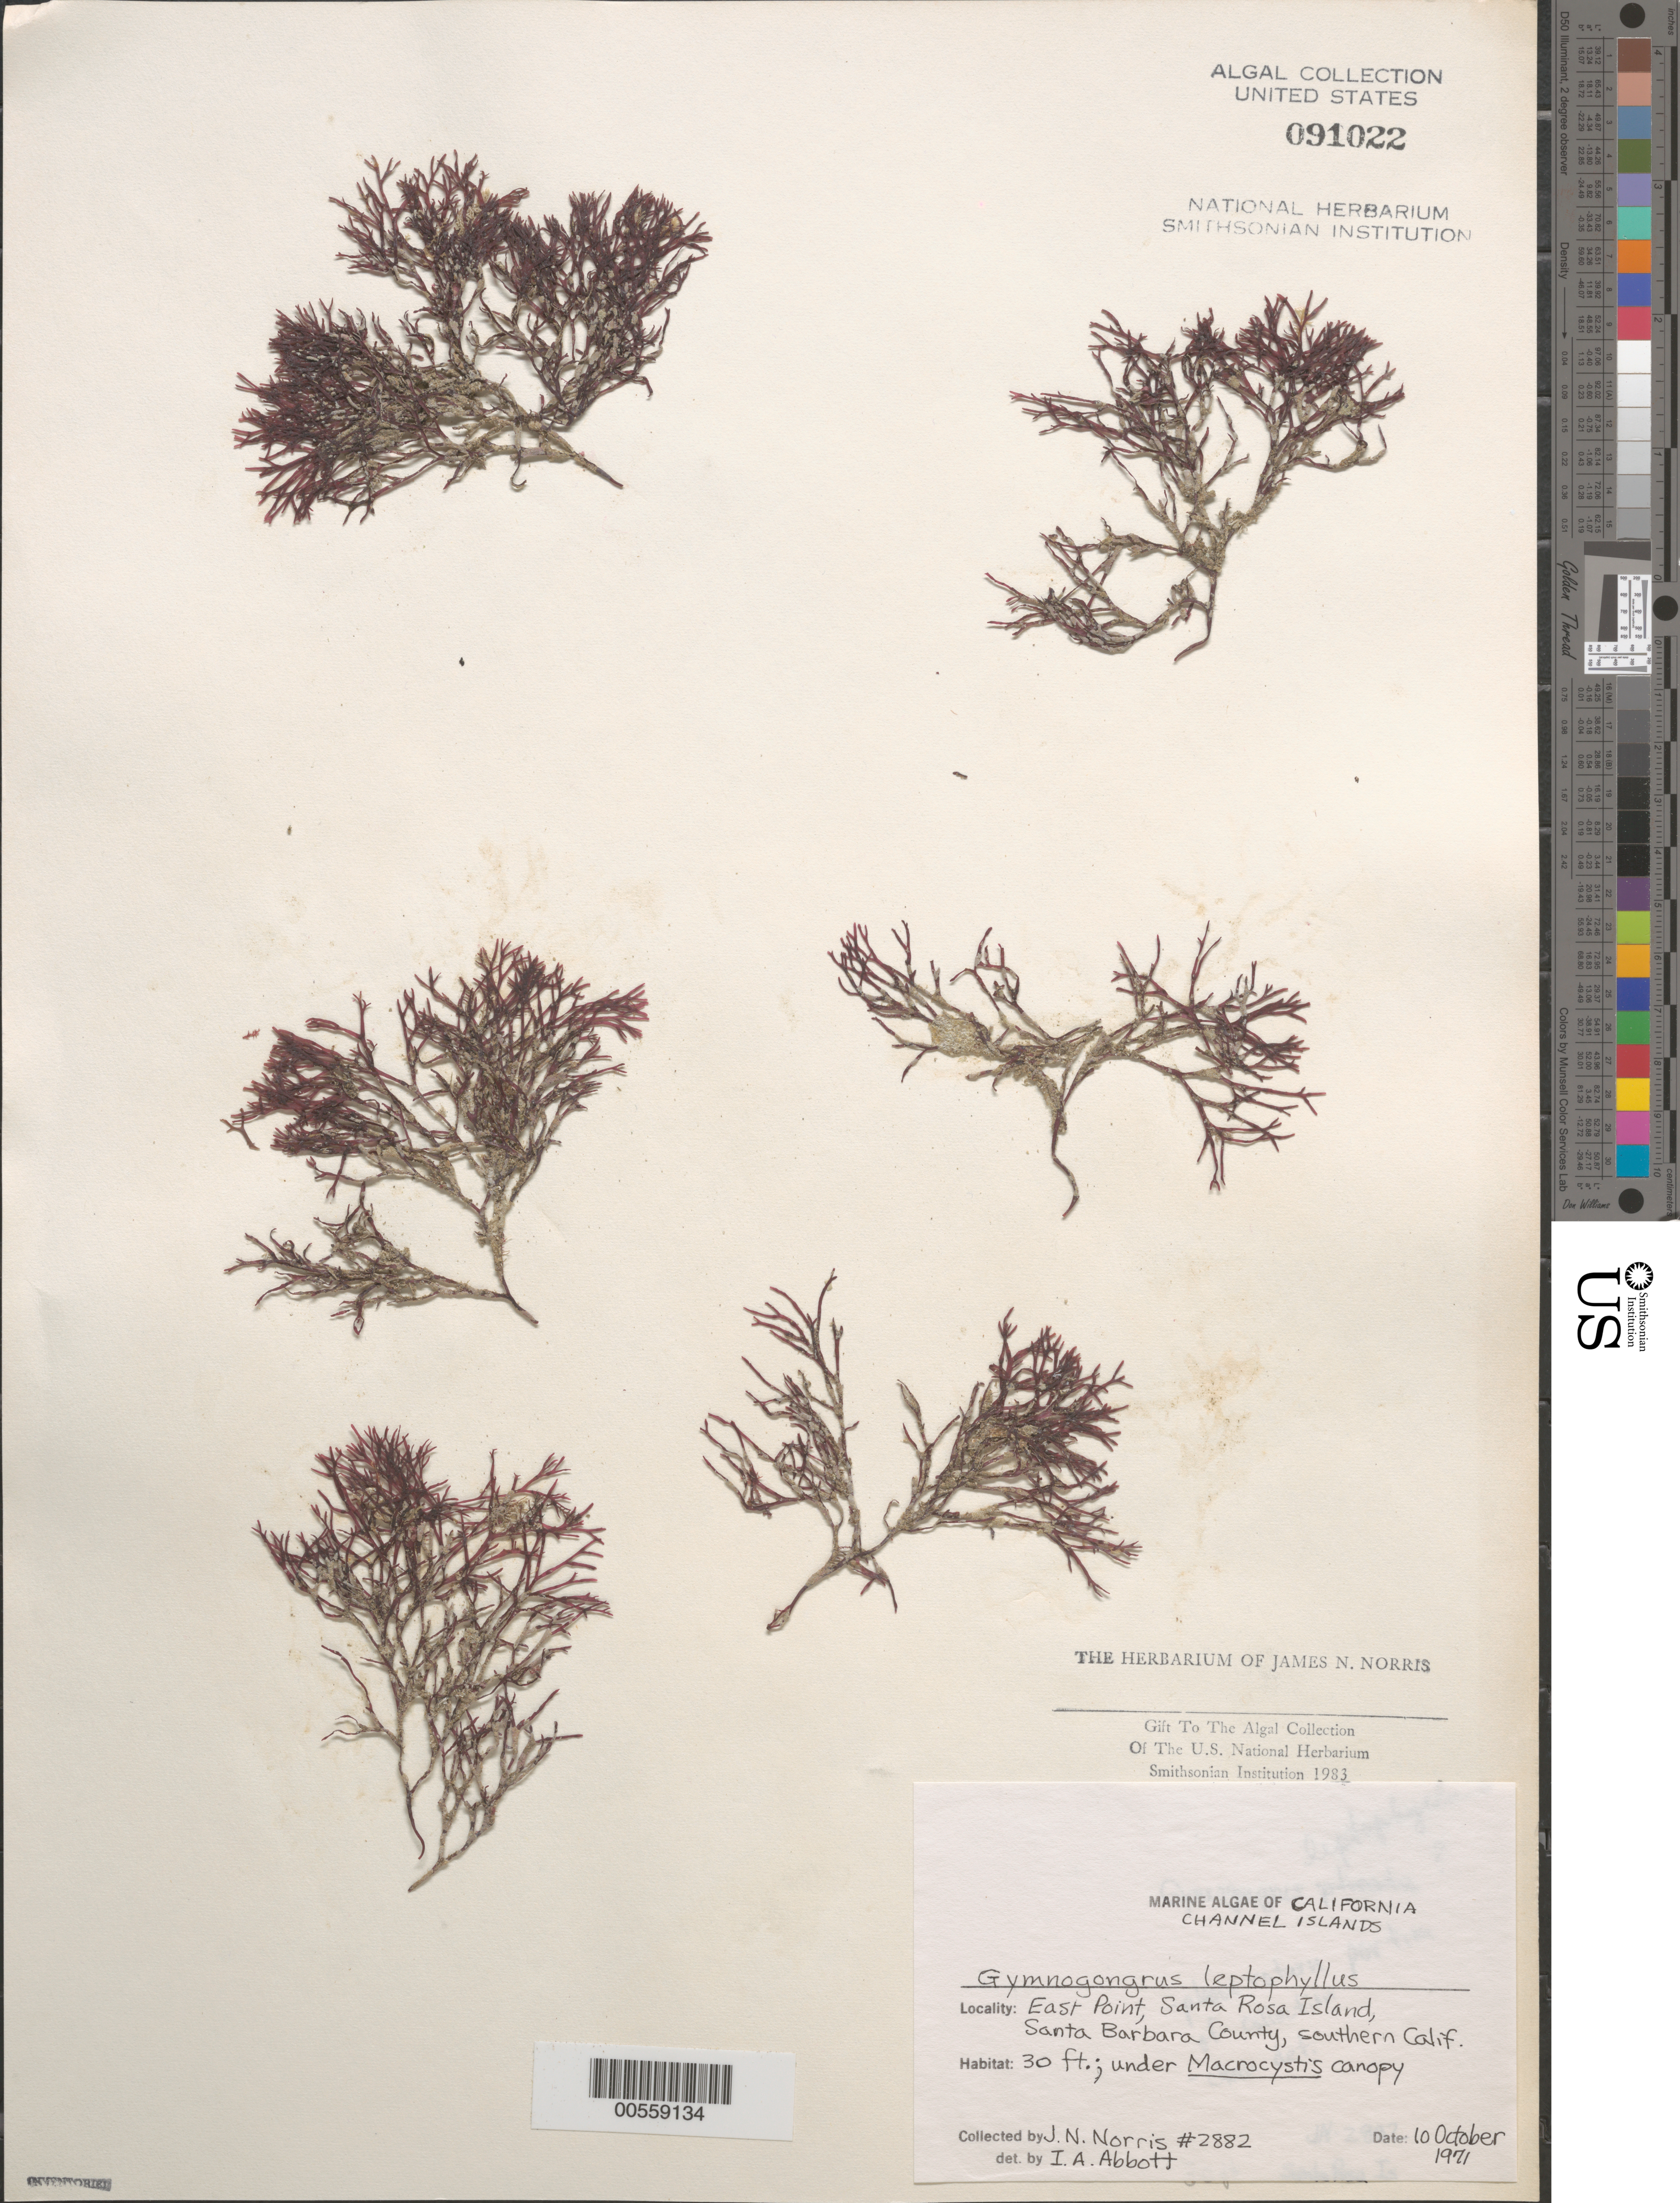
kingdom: Plantae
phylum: Rhodophyta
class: Florideophyceae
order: Gigartinales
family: Phyllophoraceae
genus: Besa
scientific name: Besa leptophylla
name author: (J. Agardh) M.S.Calderon & K.A. Miller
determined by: Algae name updating Project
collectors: J. N. Norris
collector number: JN-2882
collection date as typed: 10 Oct 1971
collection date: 1971-10-10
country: United States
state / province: California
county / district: Santa Barbara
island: Santa Rosa Island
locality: East Point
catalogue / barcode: US 91022